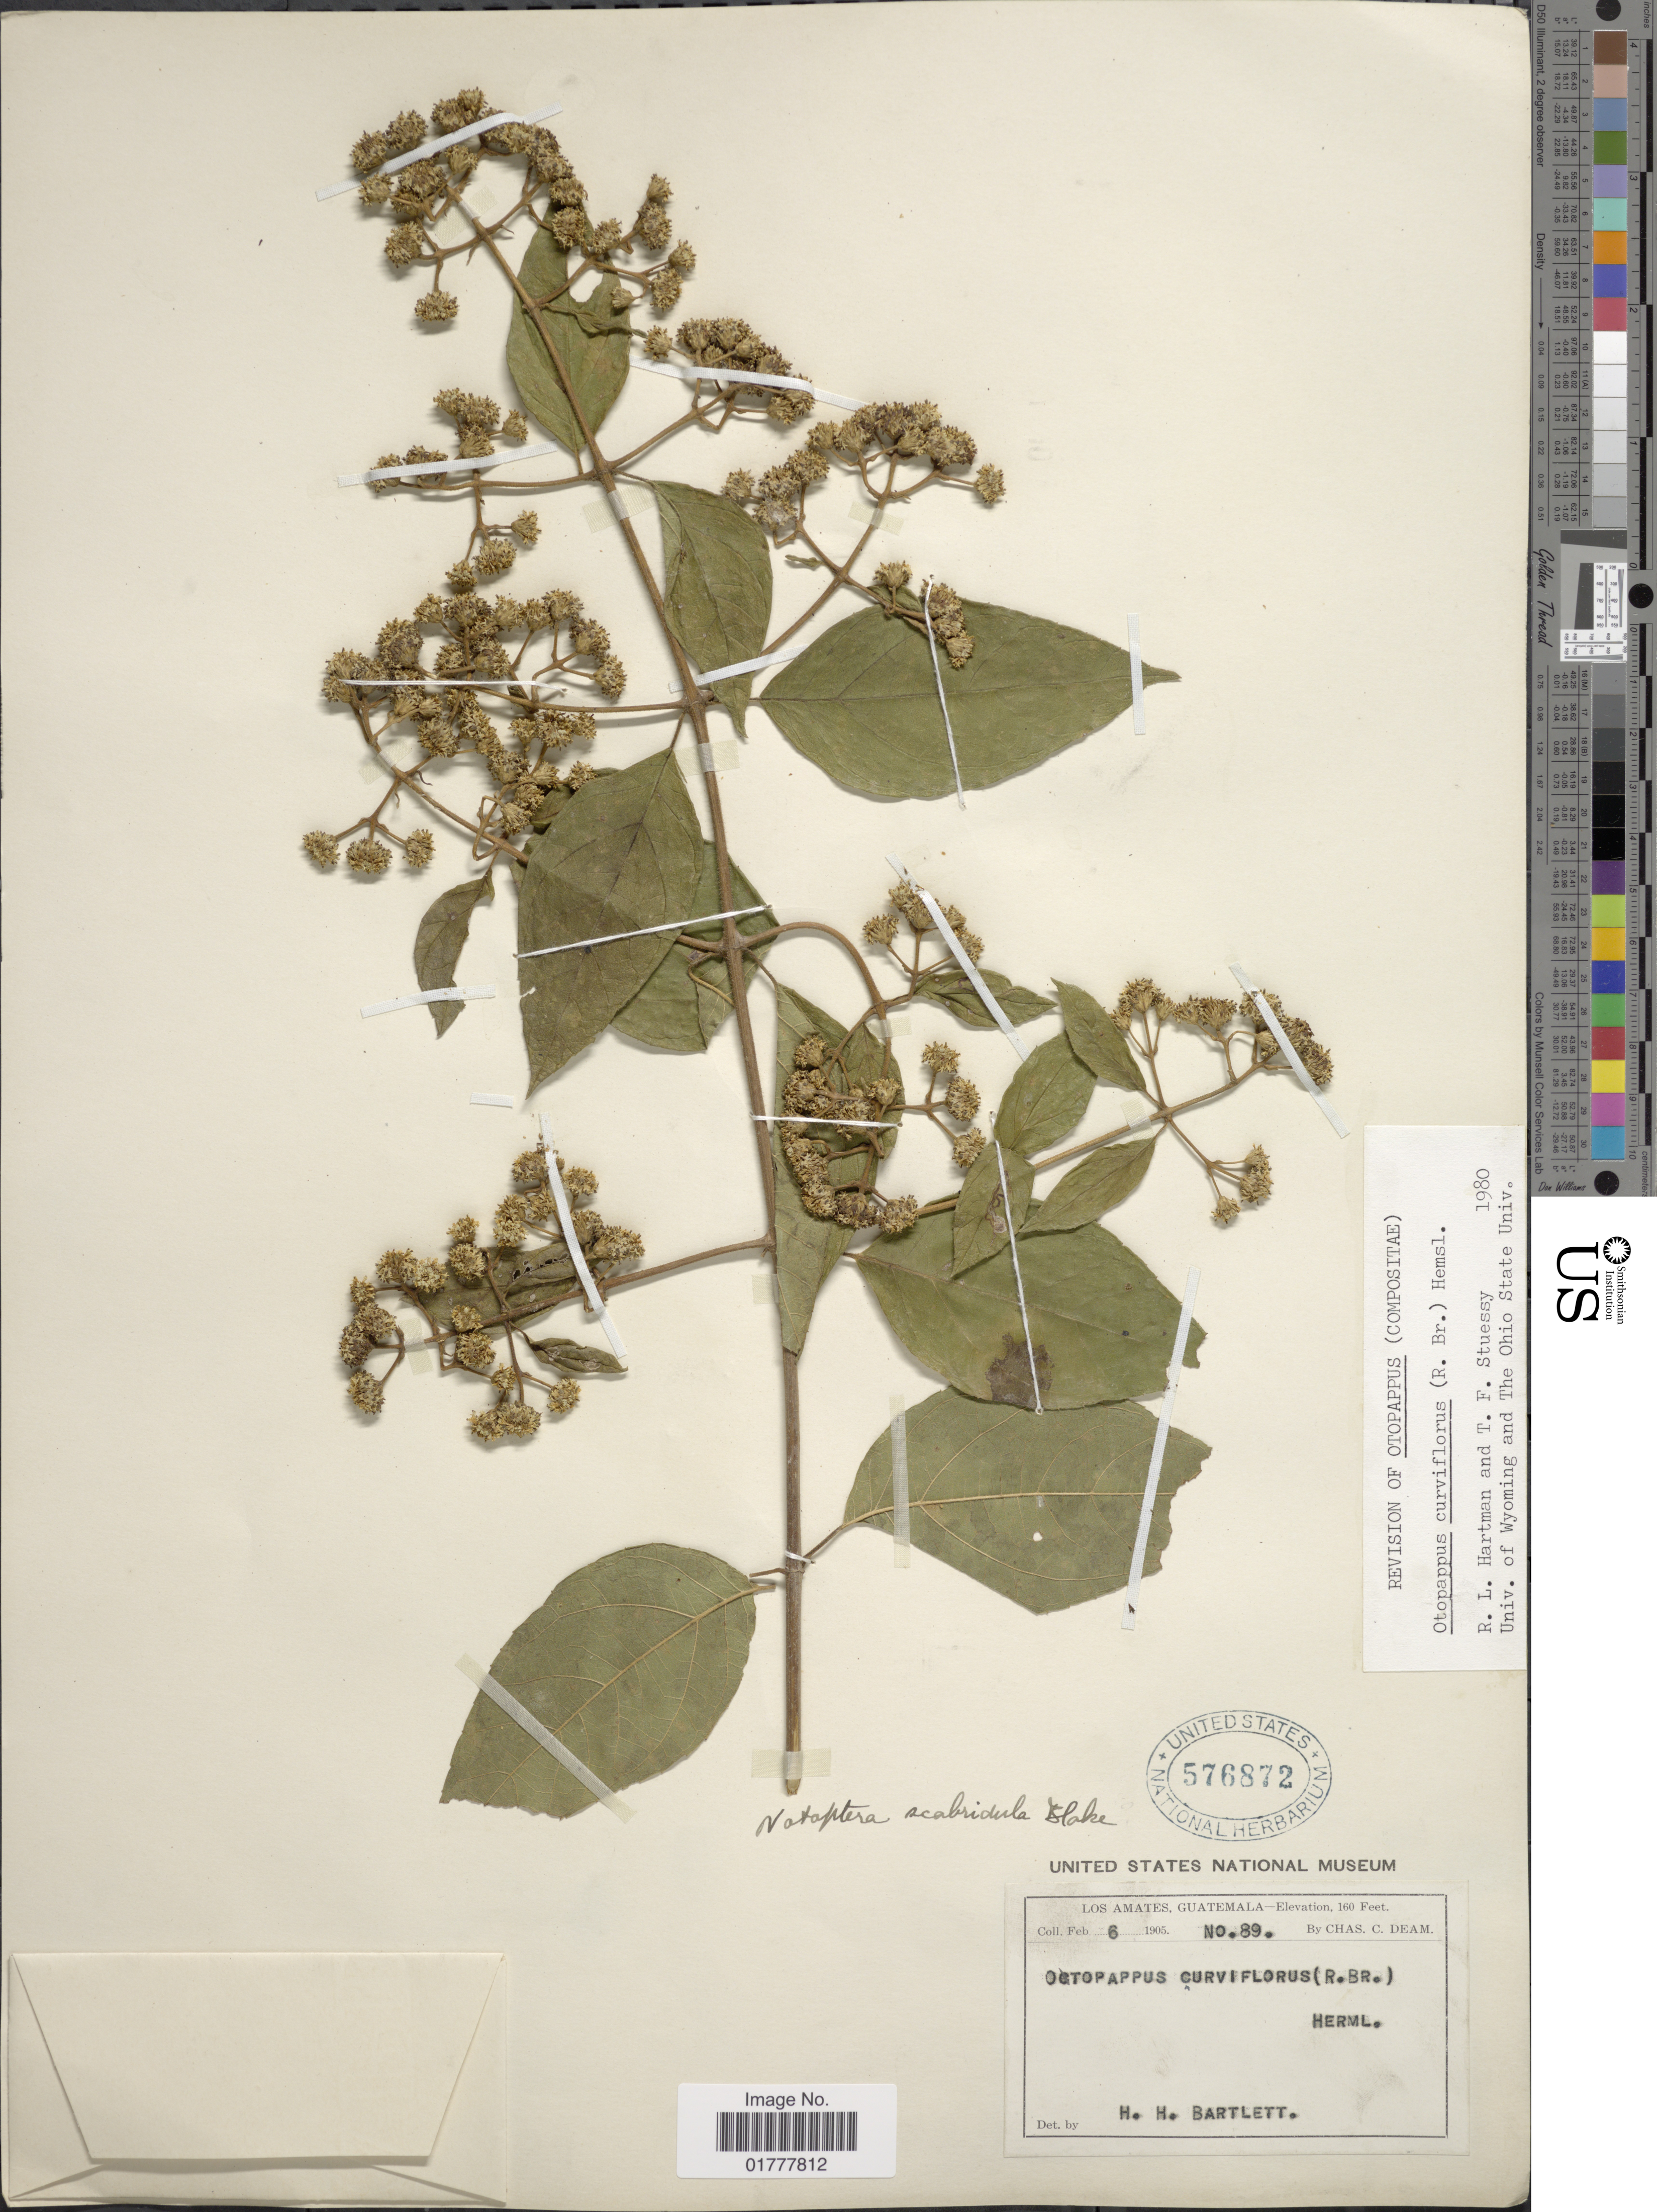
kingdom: Plantae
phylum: Tracheophyta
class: Magnoliopsida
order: Asterales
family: Asteraceae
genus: Otopappus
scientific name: Otopappus curviflorus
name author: (R. Br.) Hemsl.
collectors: C. C. Deam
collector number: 89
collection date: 1905-02-06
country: Guatemala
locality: Los Amates, Guatemala.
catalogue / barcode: US 576872